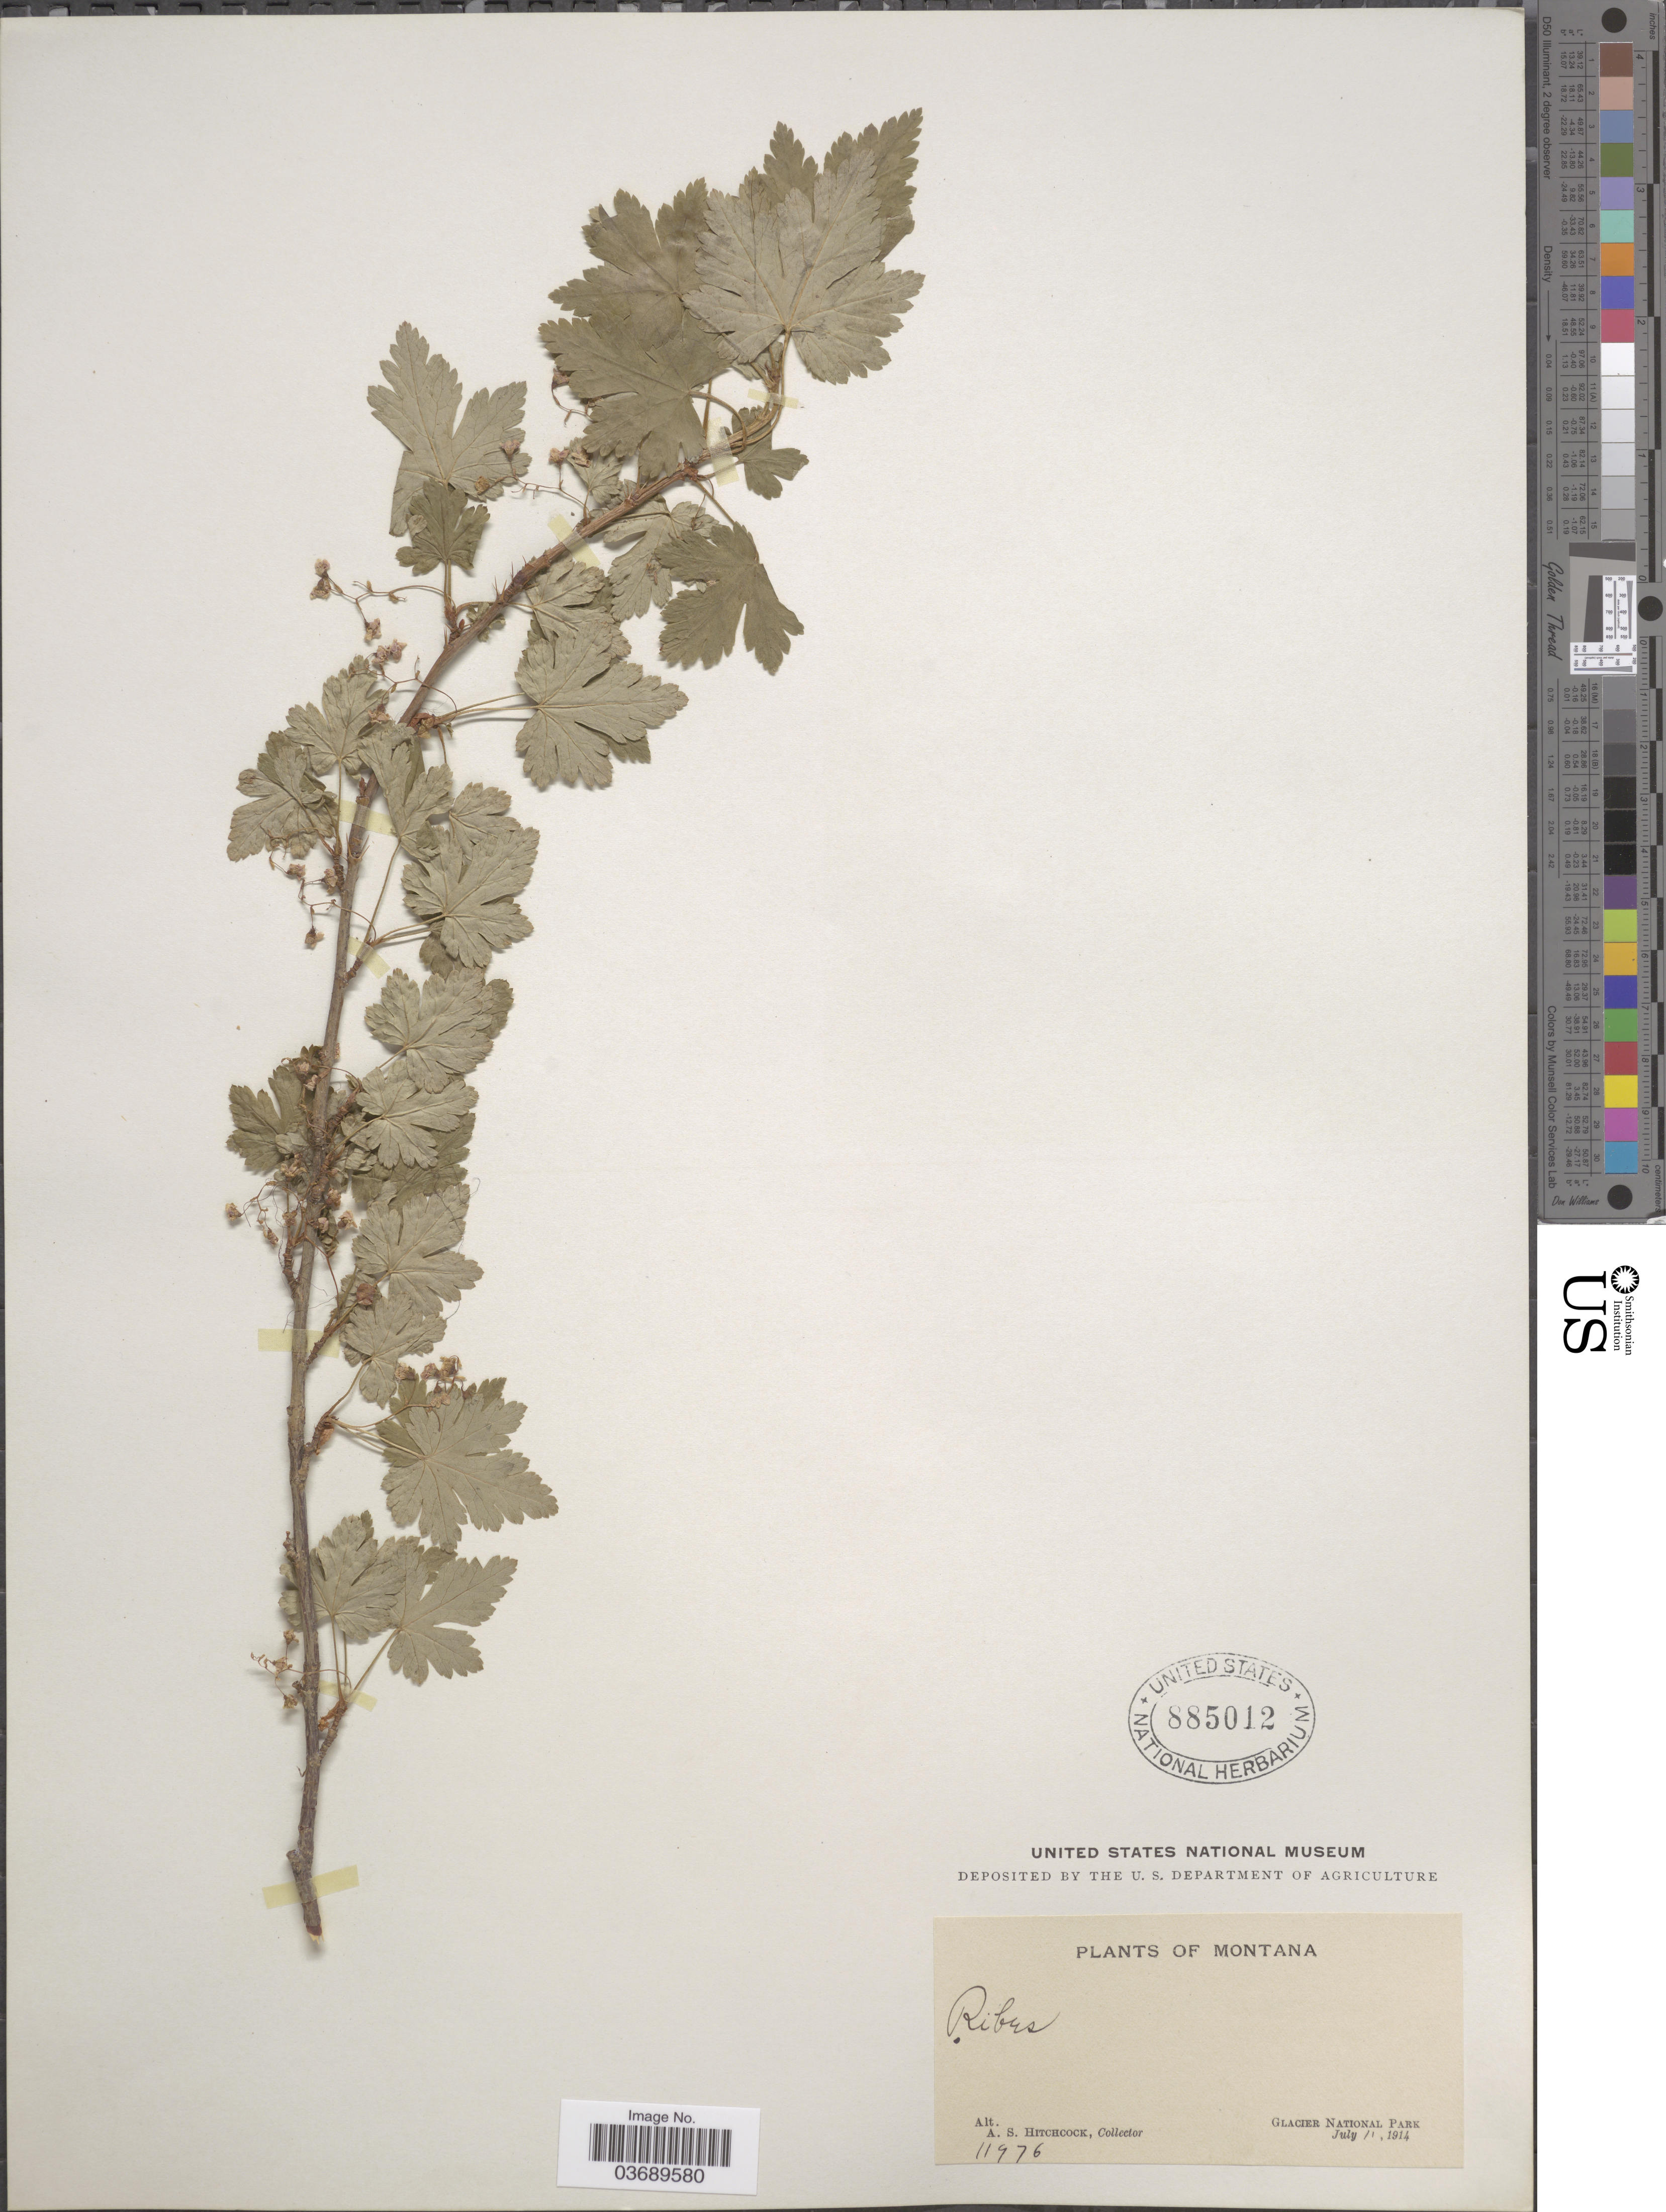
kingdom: Plantae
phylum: Tracheophyta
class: Magnoliopsida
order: Saxifragales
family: Grossulariaceae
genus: Ribes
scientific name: Ribes sp.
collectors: A. S. Hitchcock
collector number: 11976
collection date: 1914-07-11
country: United States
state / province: Montana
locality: Glacier National Park.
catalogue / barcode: US 885012